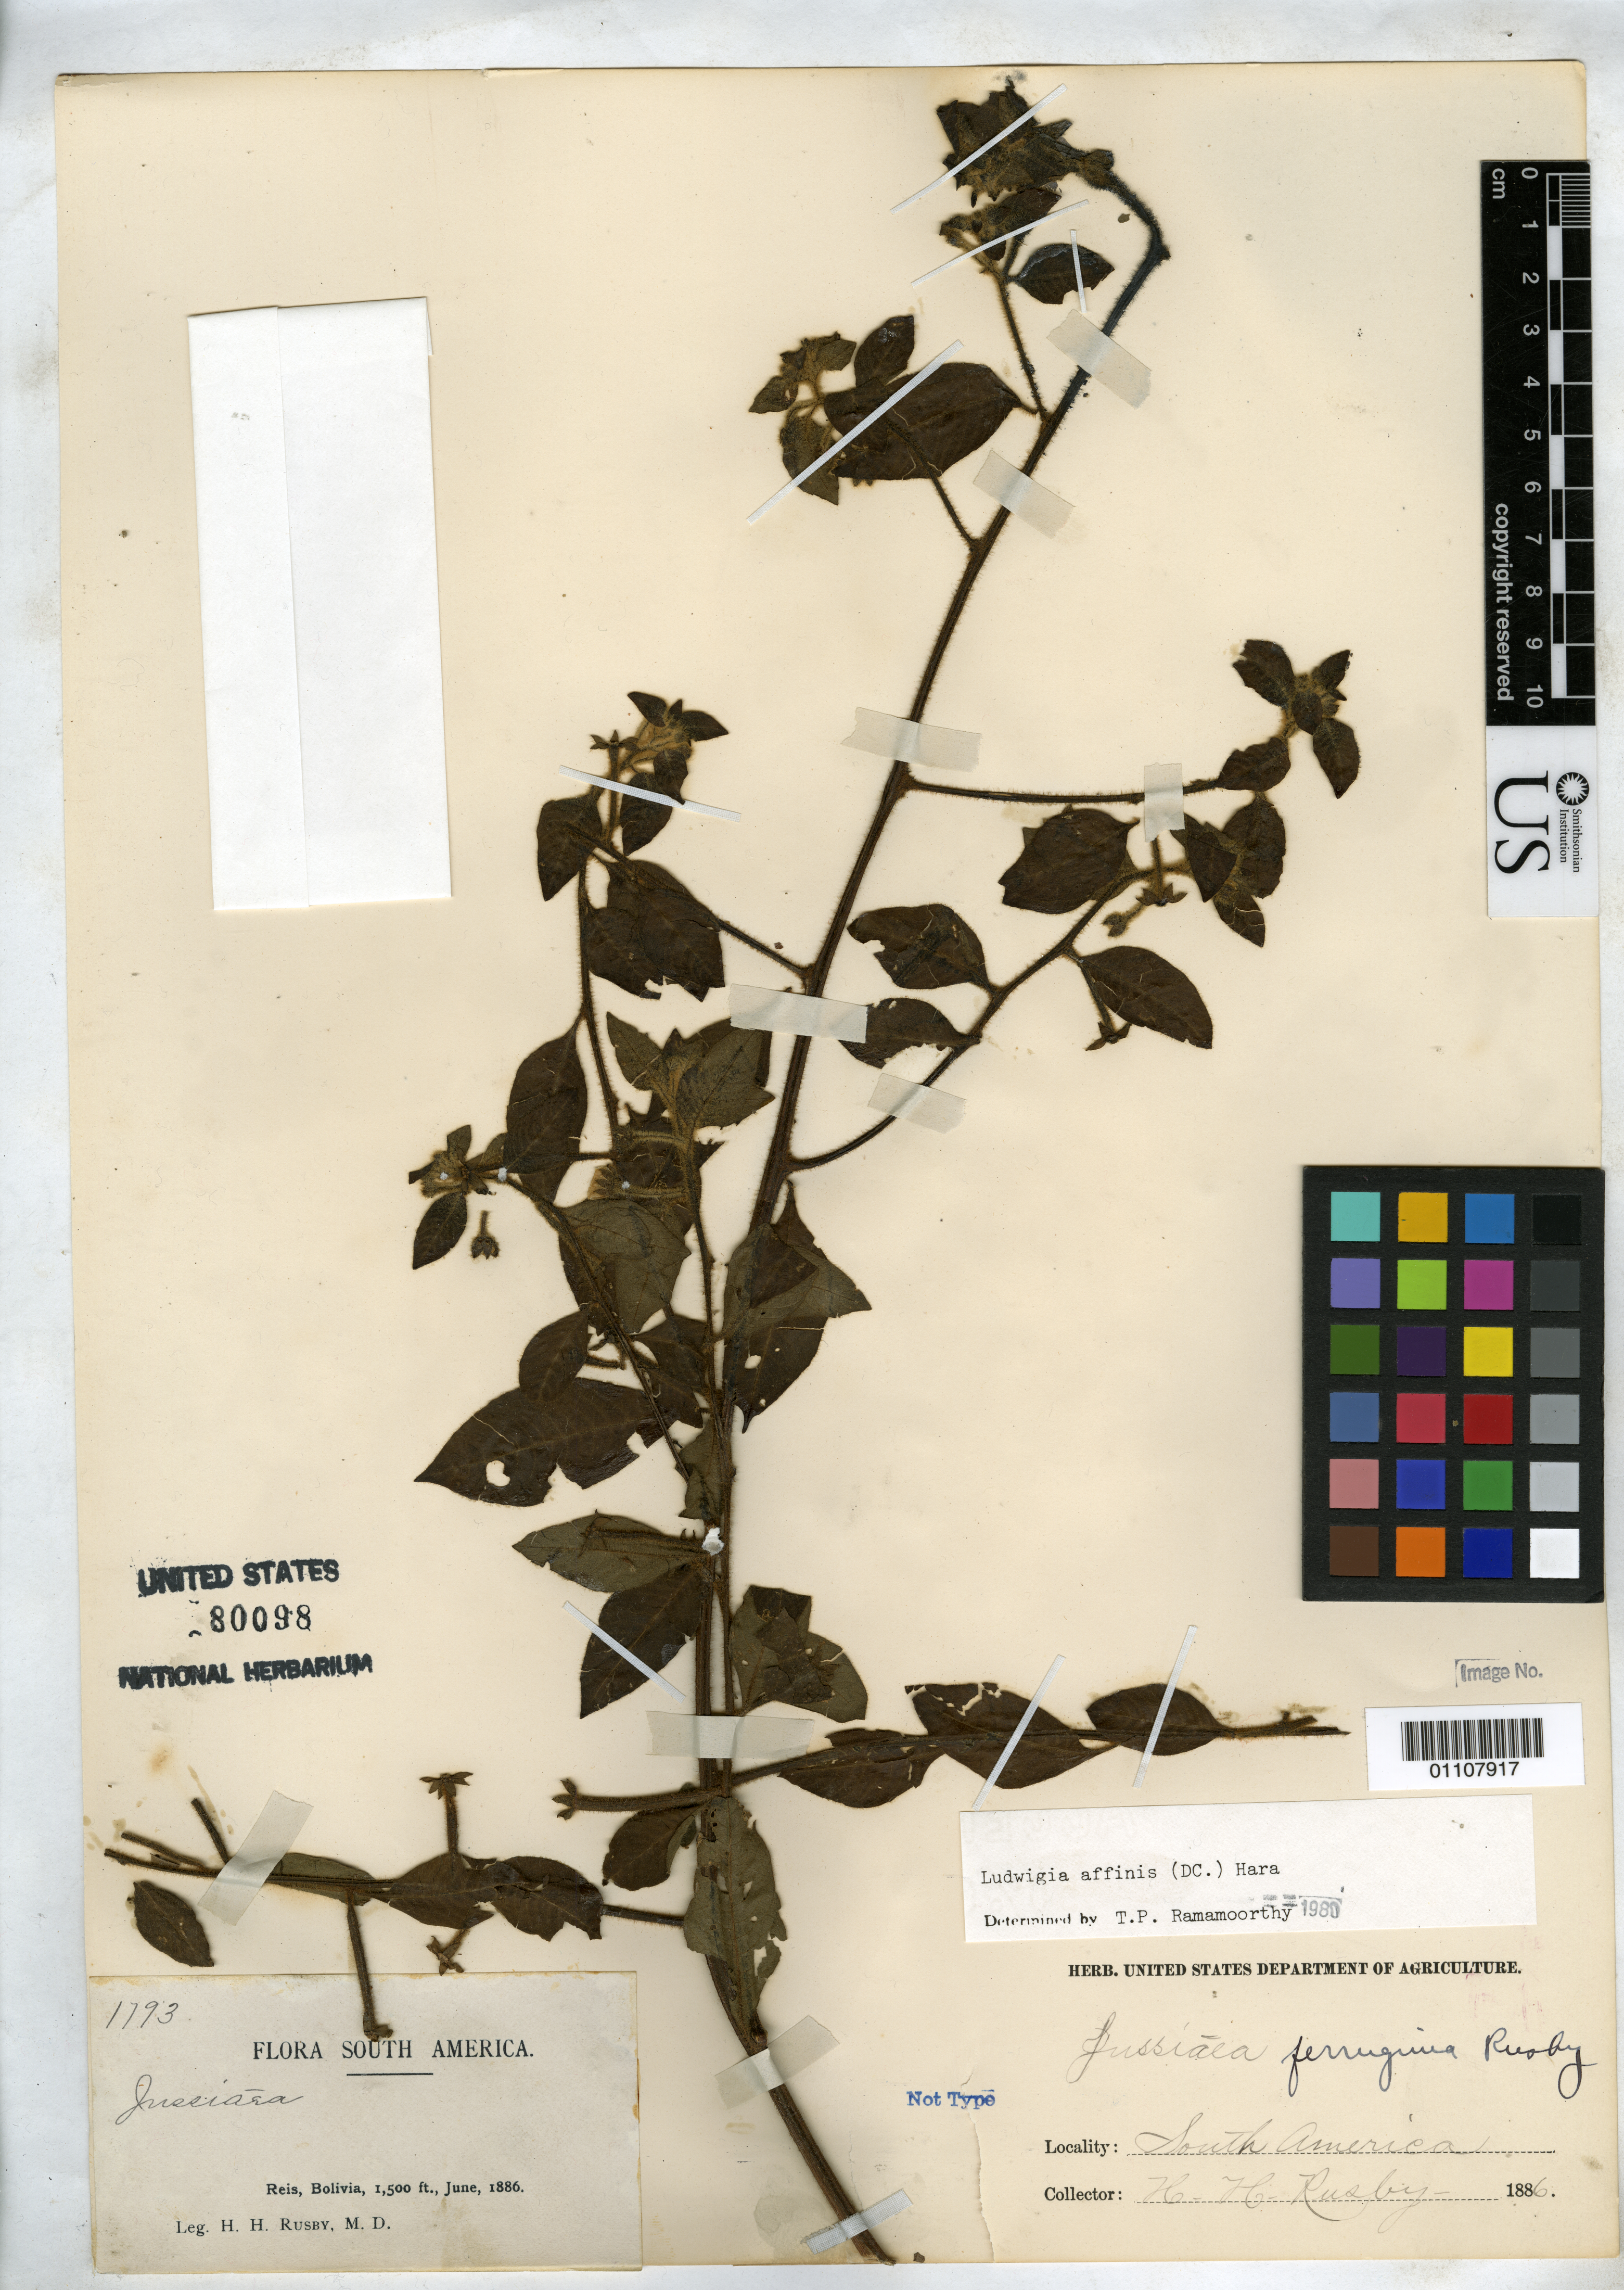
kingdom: Plantae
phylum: Tracheophyta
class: Magnoliopsida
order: Myrtales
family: Onagraceae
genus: Jussiaea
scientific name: Jussiaea ferruginea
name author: Rusby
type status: Syntype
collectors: H. H. Rusby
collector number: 1793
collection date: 1886-06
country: Bolivia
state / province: Pando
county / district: Nicolas Suarez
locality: Reis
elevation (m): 457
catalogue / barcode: US 80098